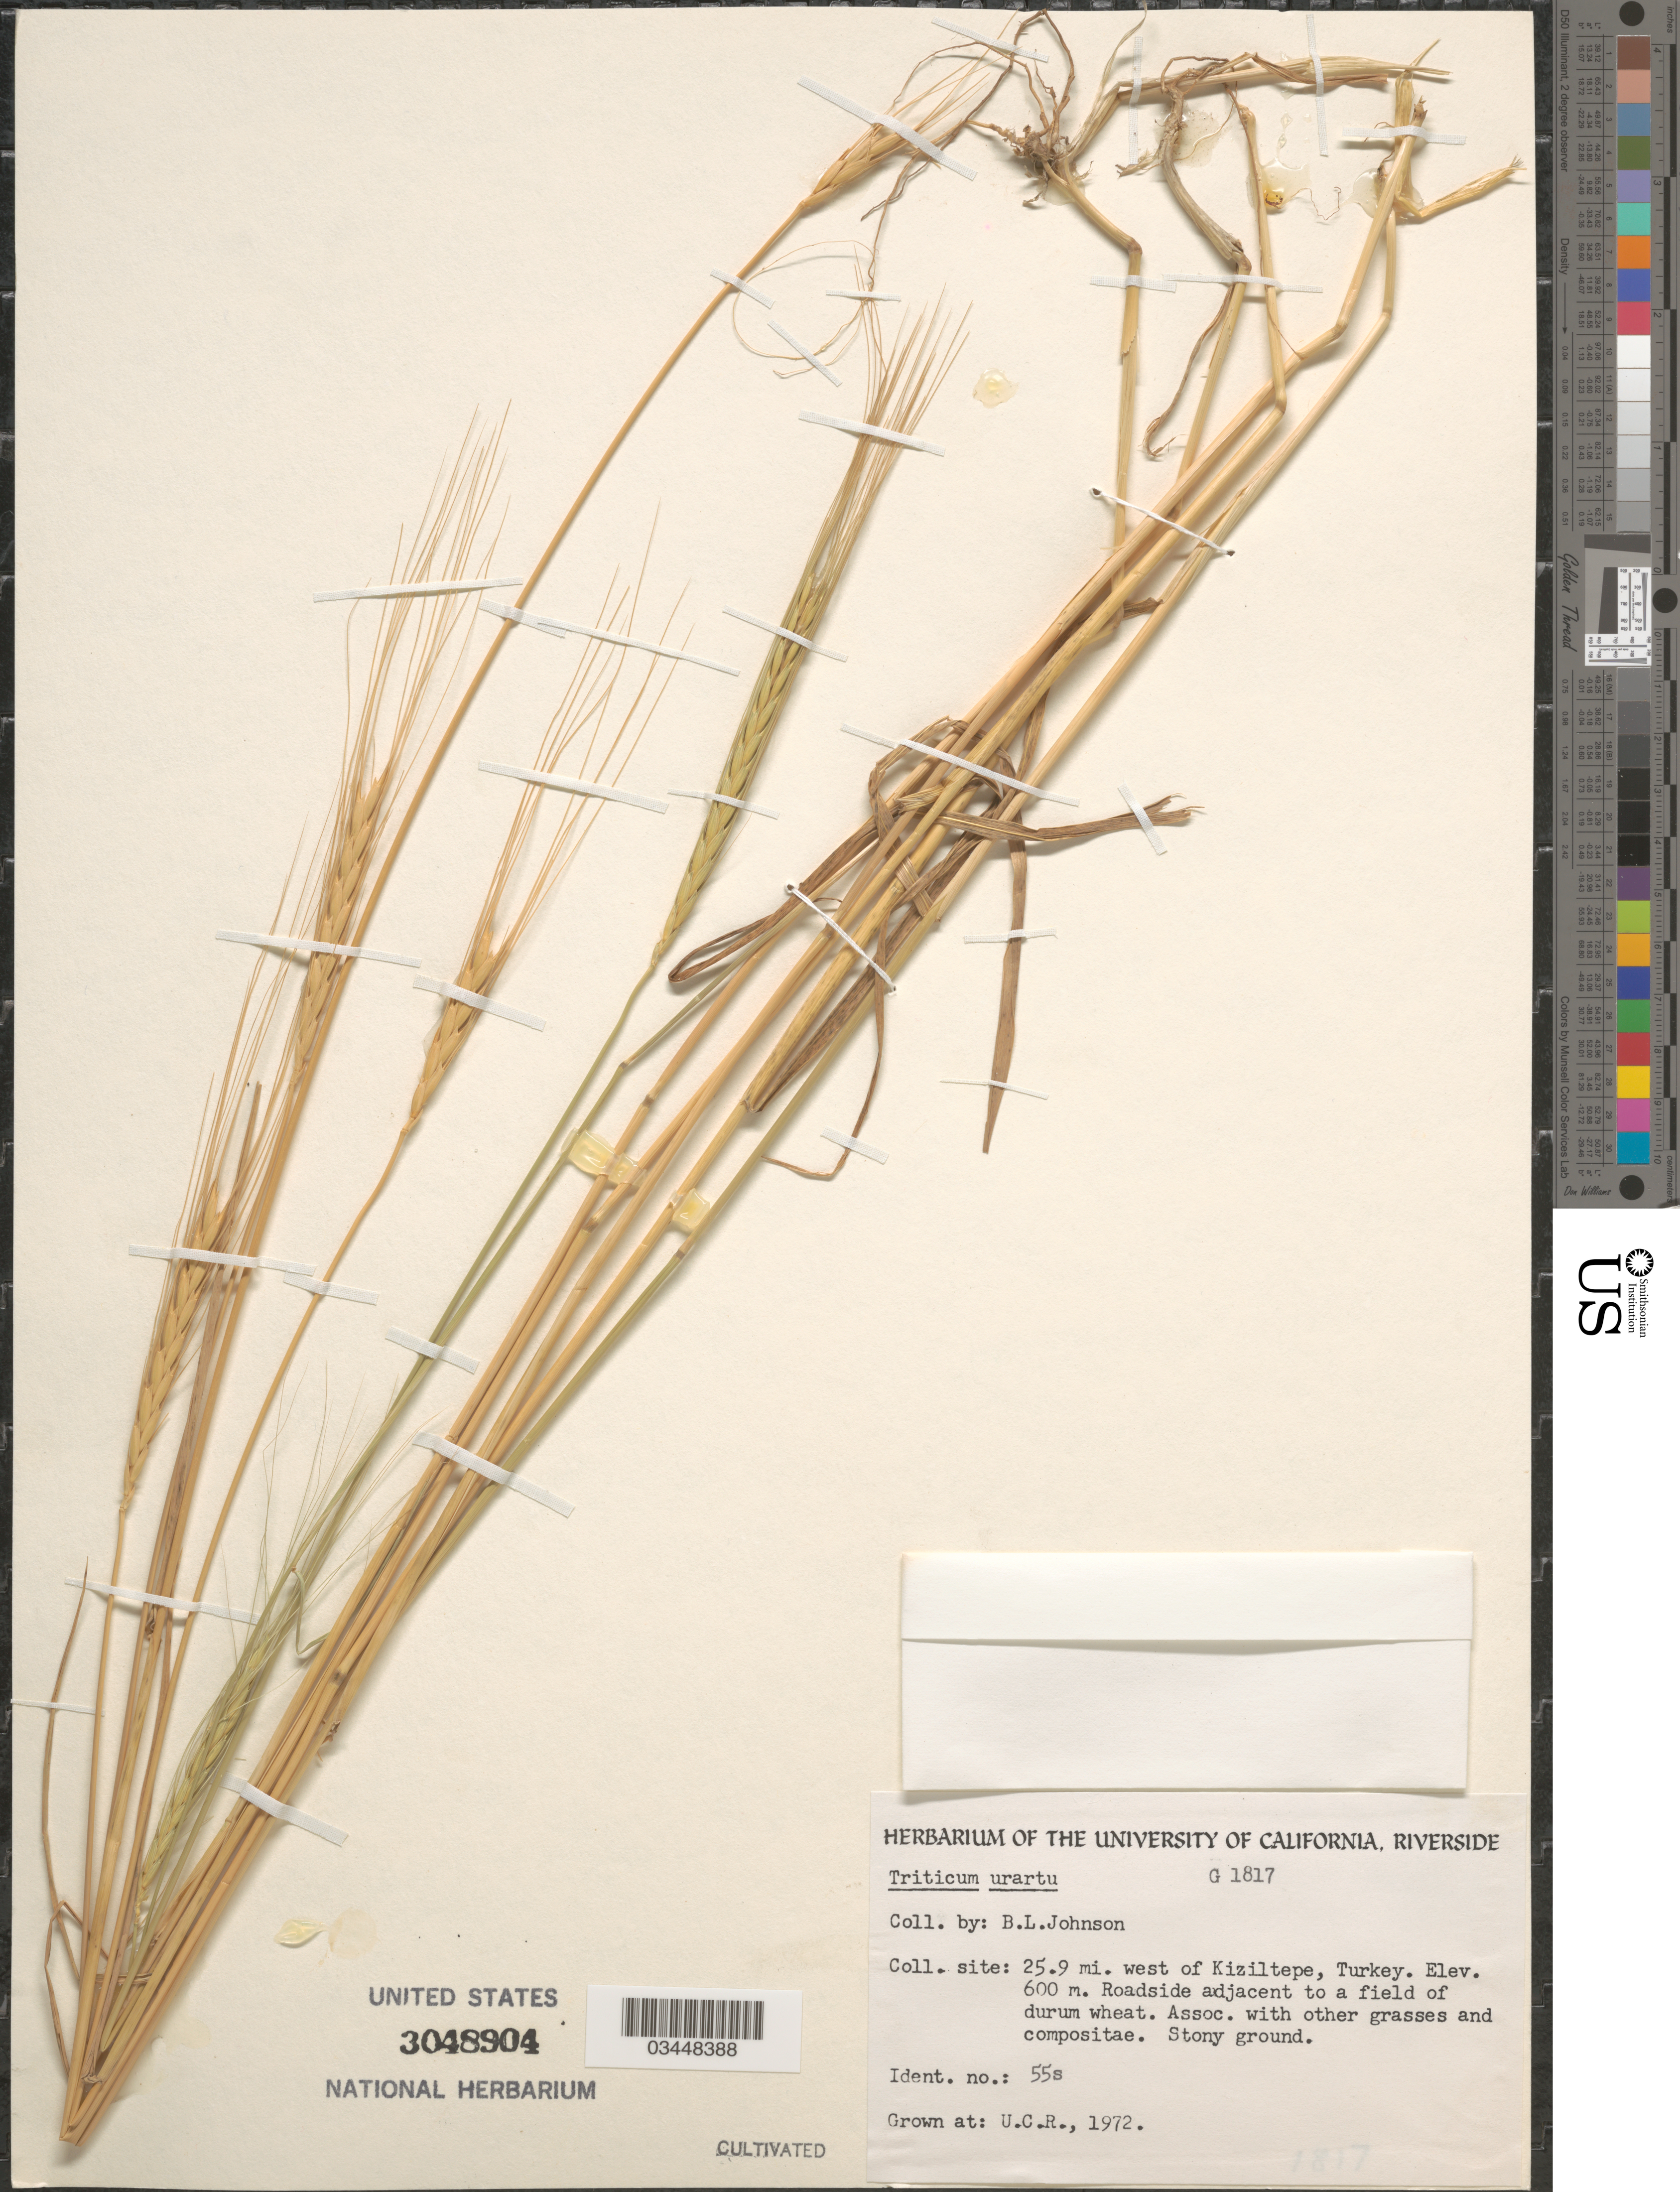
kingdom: Plantae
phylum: Tracheophyta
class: Liliopsida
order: Poales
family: Poaceae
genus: Triticum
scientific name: Triticum urartu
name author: Thumanjan ex Gandilyan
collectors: ex herb. Univ. of California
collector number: G1817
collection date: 1972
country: United States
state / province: California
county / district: Riverside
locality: U.C.R.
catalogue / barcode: US 3048904